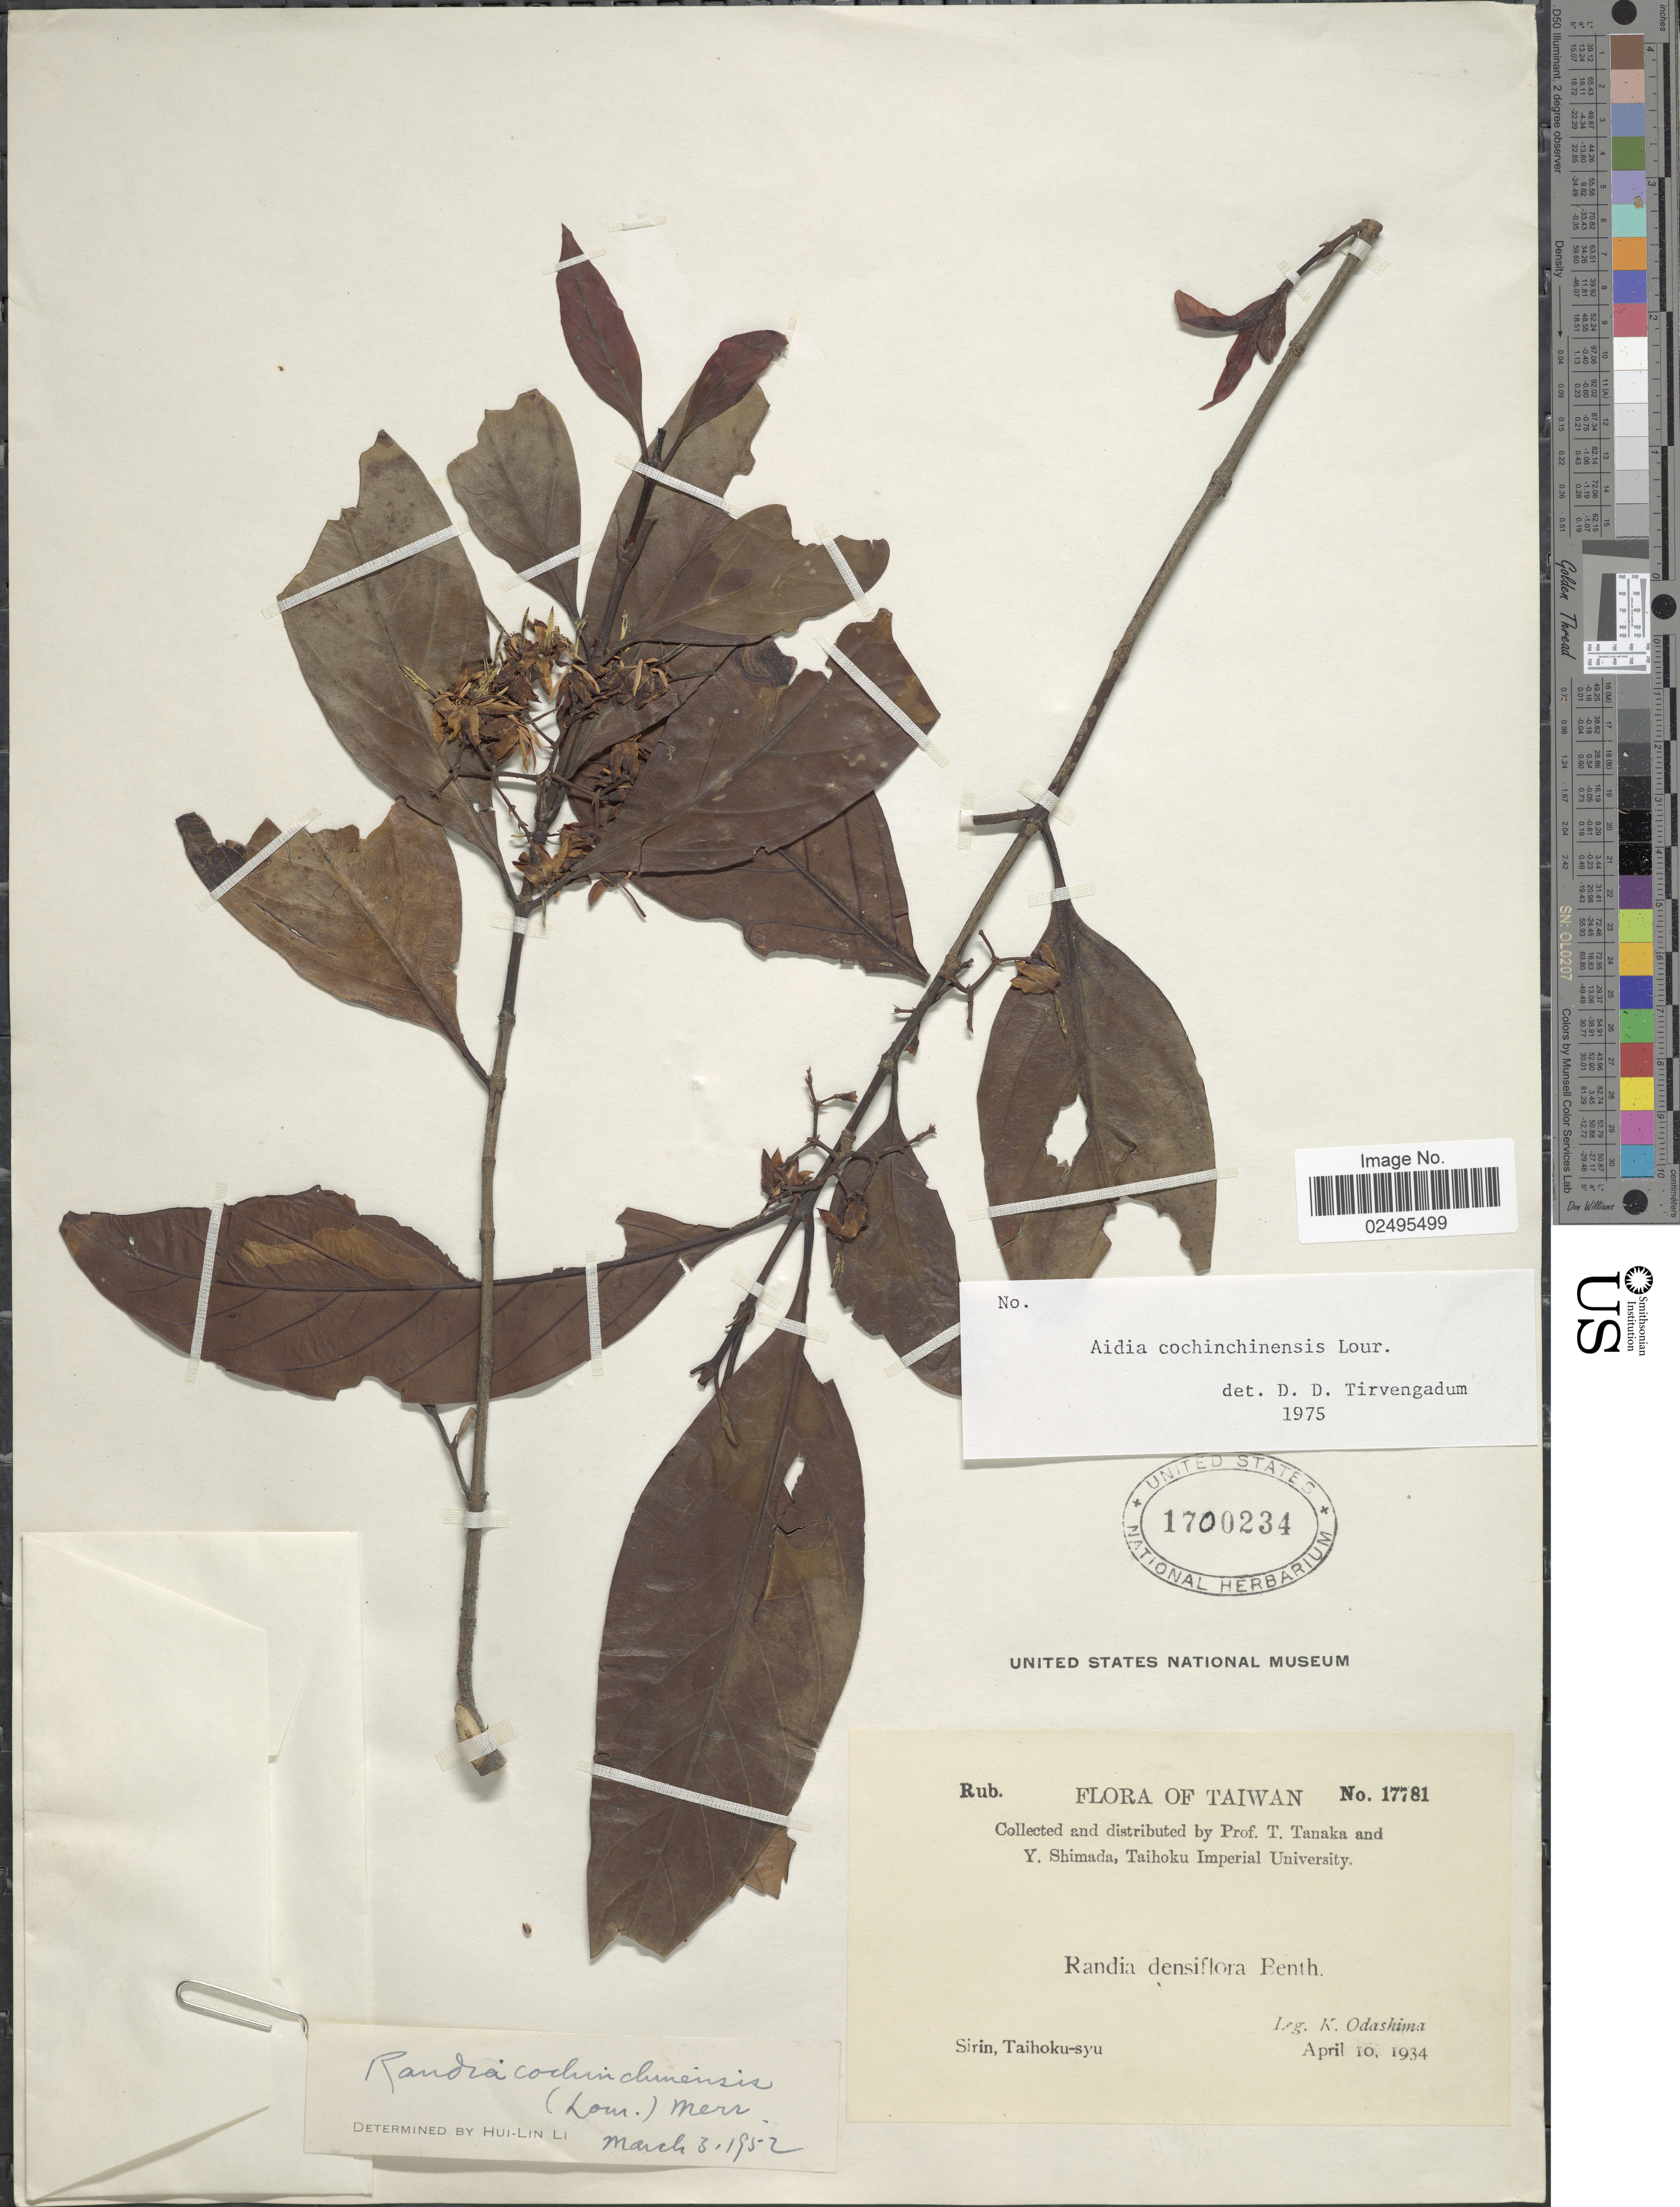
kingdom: Plantae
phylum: Tracheophyta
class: Magnoliopsida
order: Gentianales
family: Rubiaceae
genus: Aidia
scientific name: Aidia cochinchinensis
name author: (Lour.) Merr.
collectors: K. Odashima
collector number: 17781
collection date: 1934-04-10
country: Taiwan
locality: Sirin, Taihoku-syu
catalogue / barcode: US 1700234